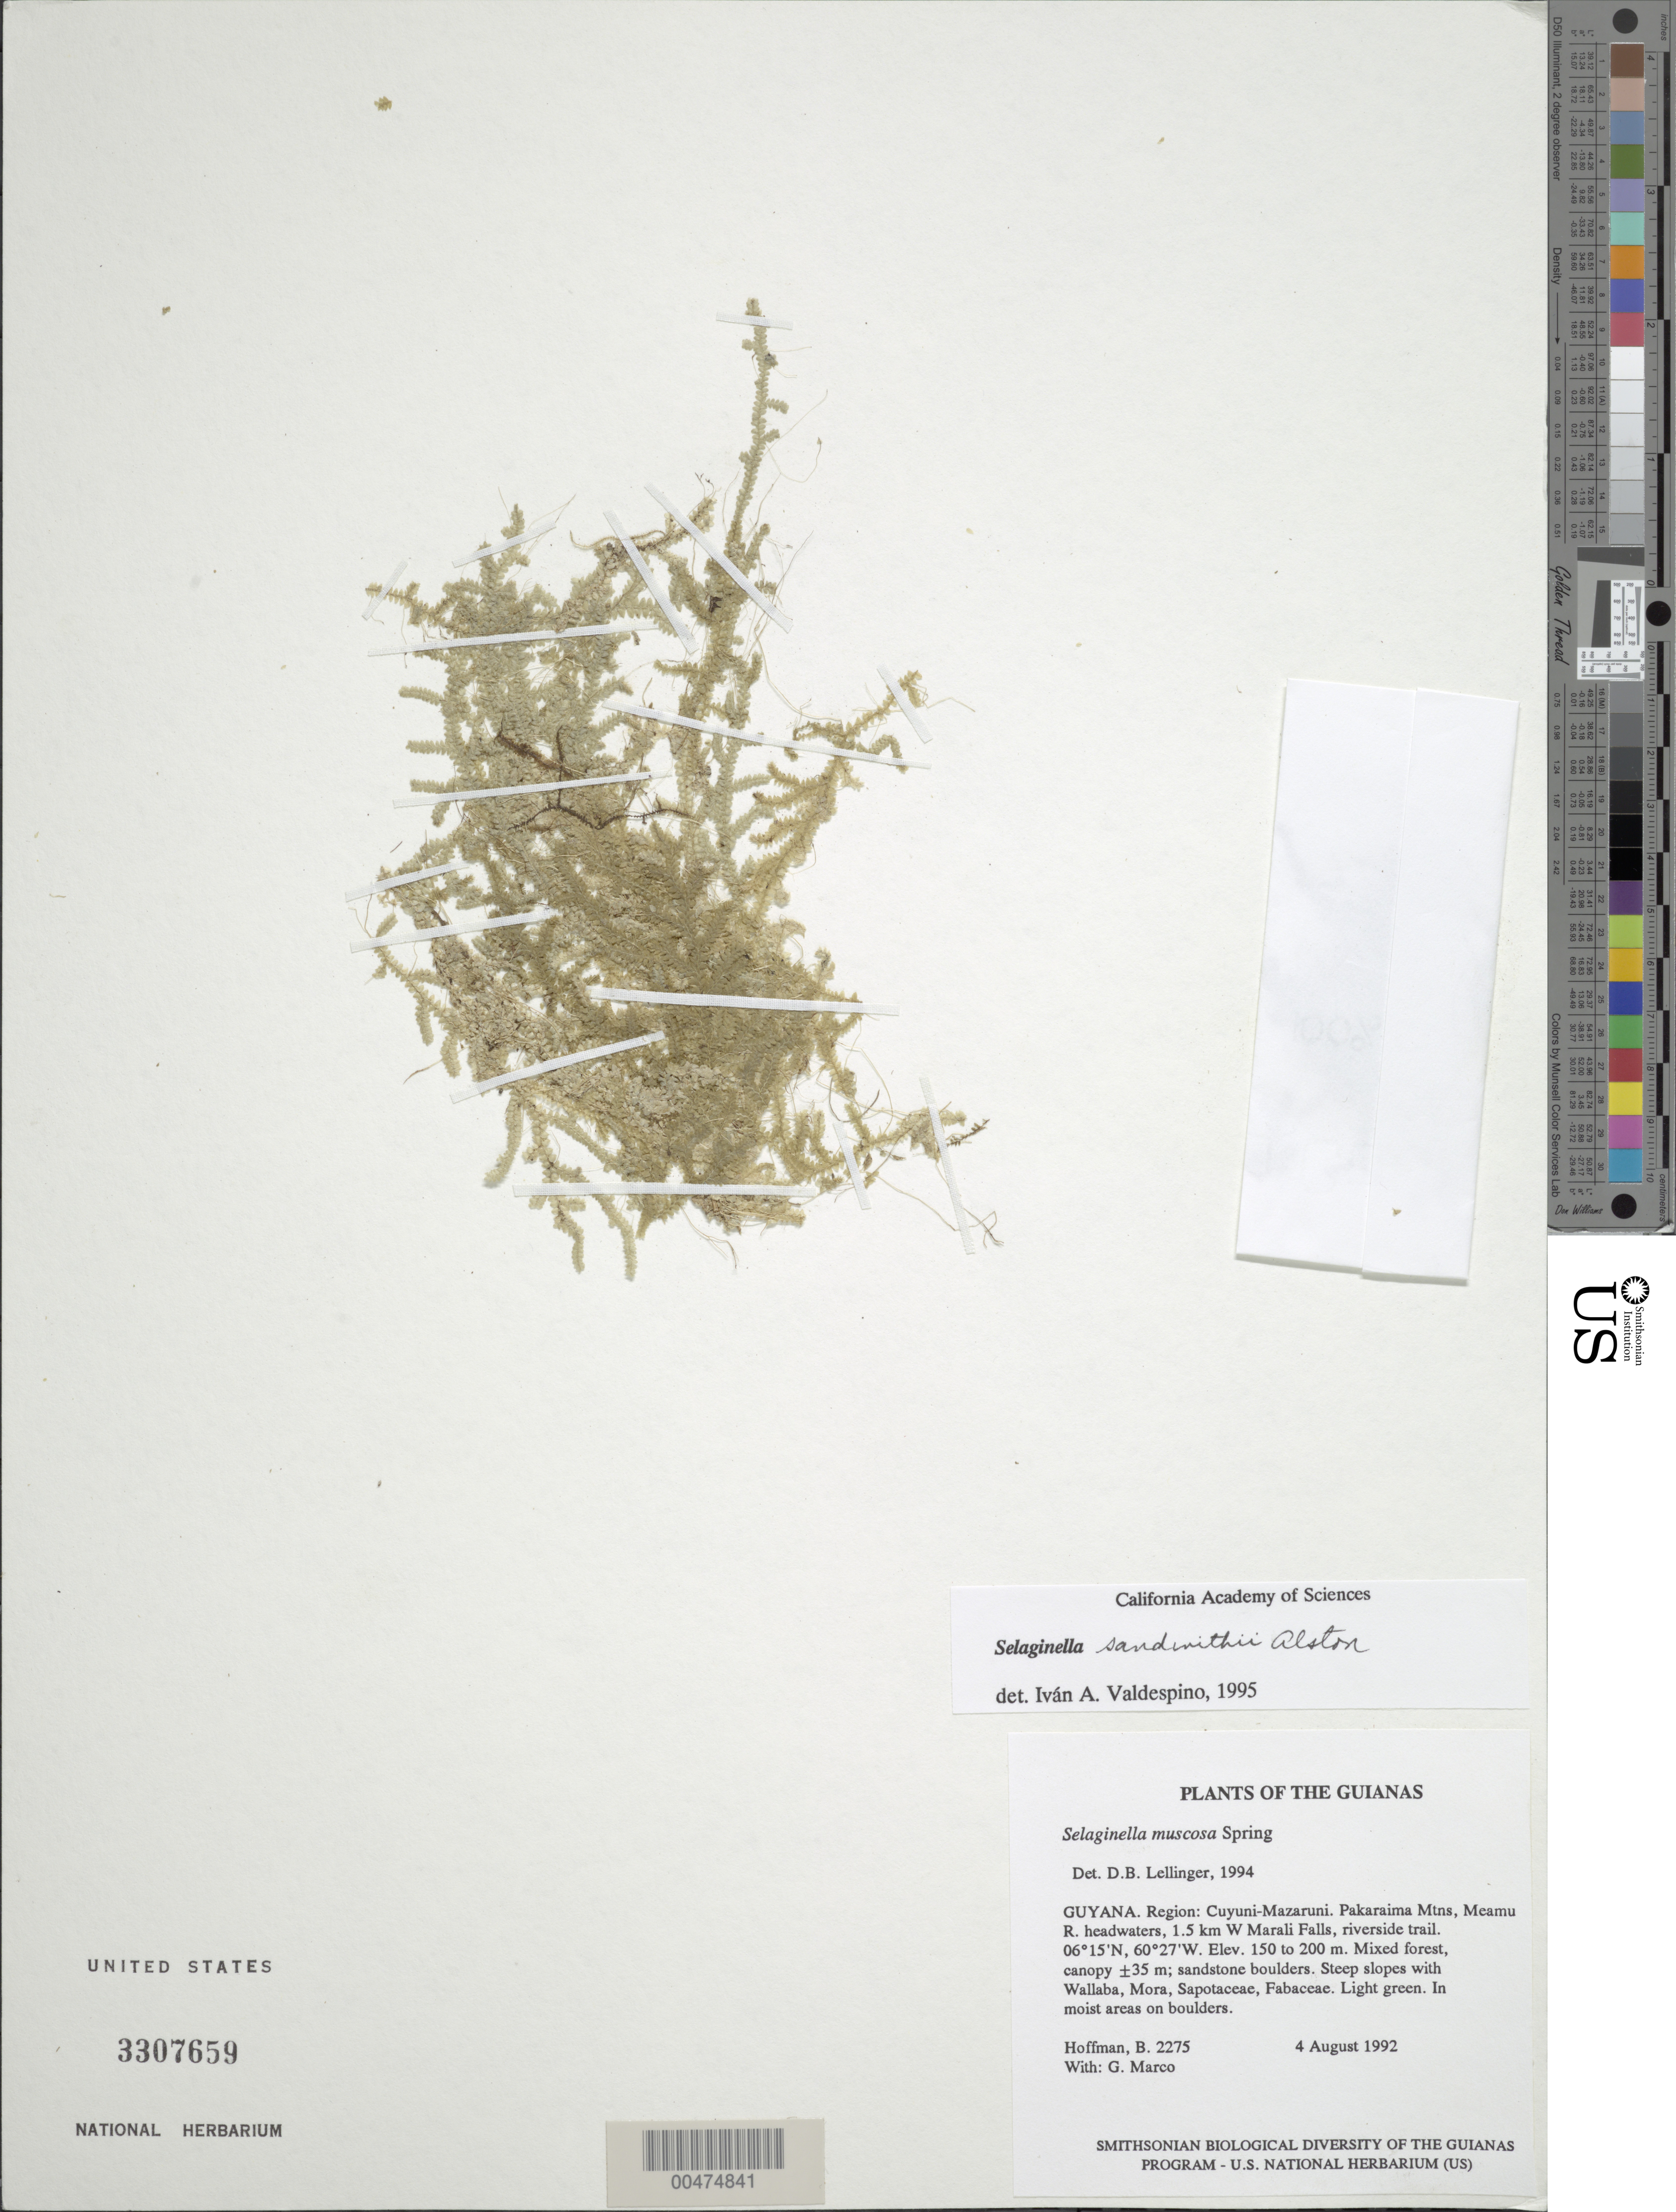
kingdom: Plantae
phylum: Tracheophyta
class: Lycopodiopsida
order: Selaginellales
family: Selaginellaceae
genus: Selaginella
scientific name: Selaginella sandwithii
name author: Alston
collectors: B. Hoffman & G. Marco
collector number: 2275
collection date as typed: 4 August 1992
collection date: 1992-08-04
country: Guyana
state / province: Cuyuni-Mazaruni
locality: Pakaraima Mountains, Meamu River headwaters, 1.5 km W of Marali Falls, riverside trail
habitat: Mixed forest, canopy ±35 m; sandstone boulders. Steep slopes with Wallaba, Mora, Sapotaceae, Fabaceae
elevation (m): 150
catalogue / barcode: US 3307659